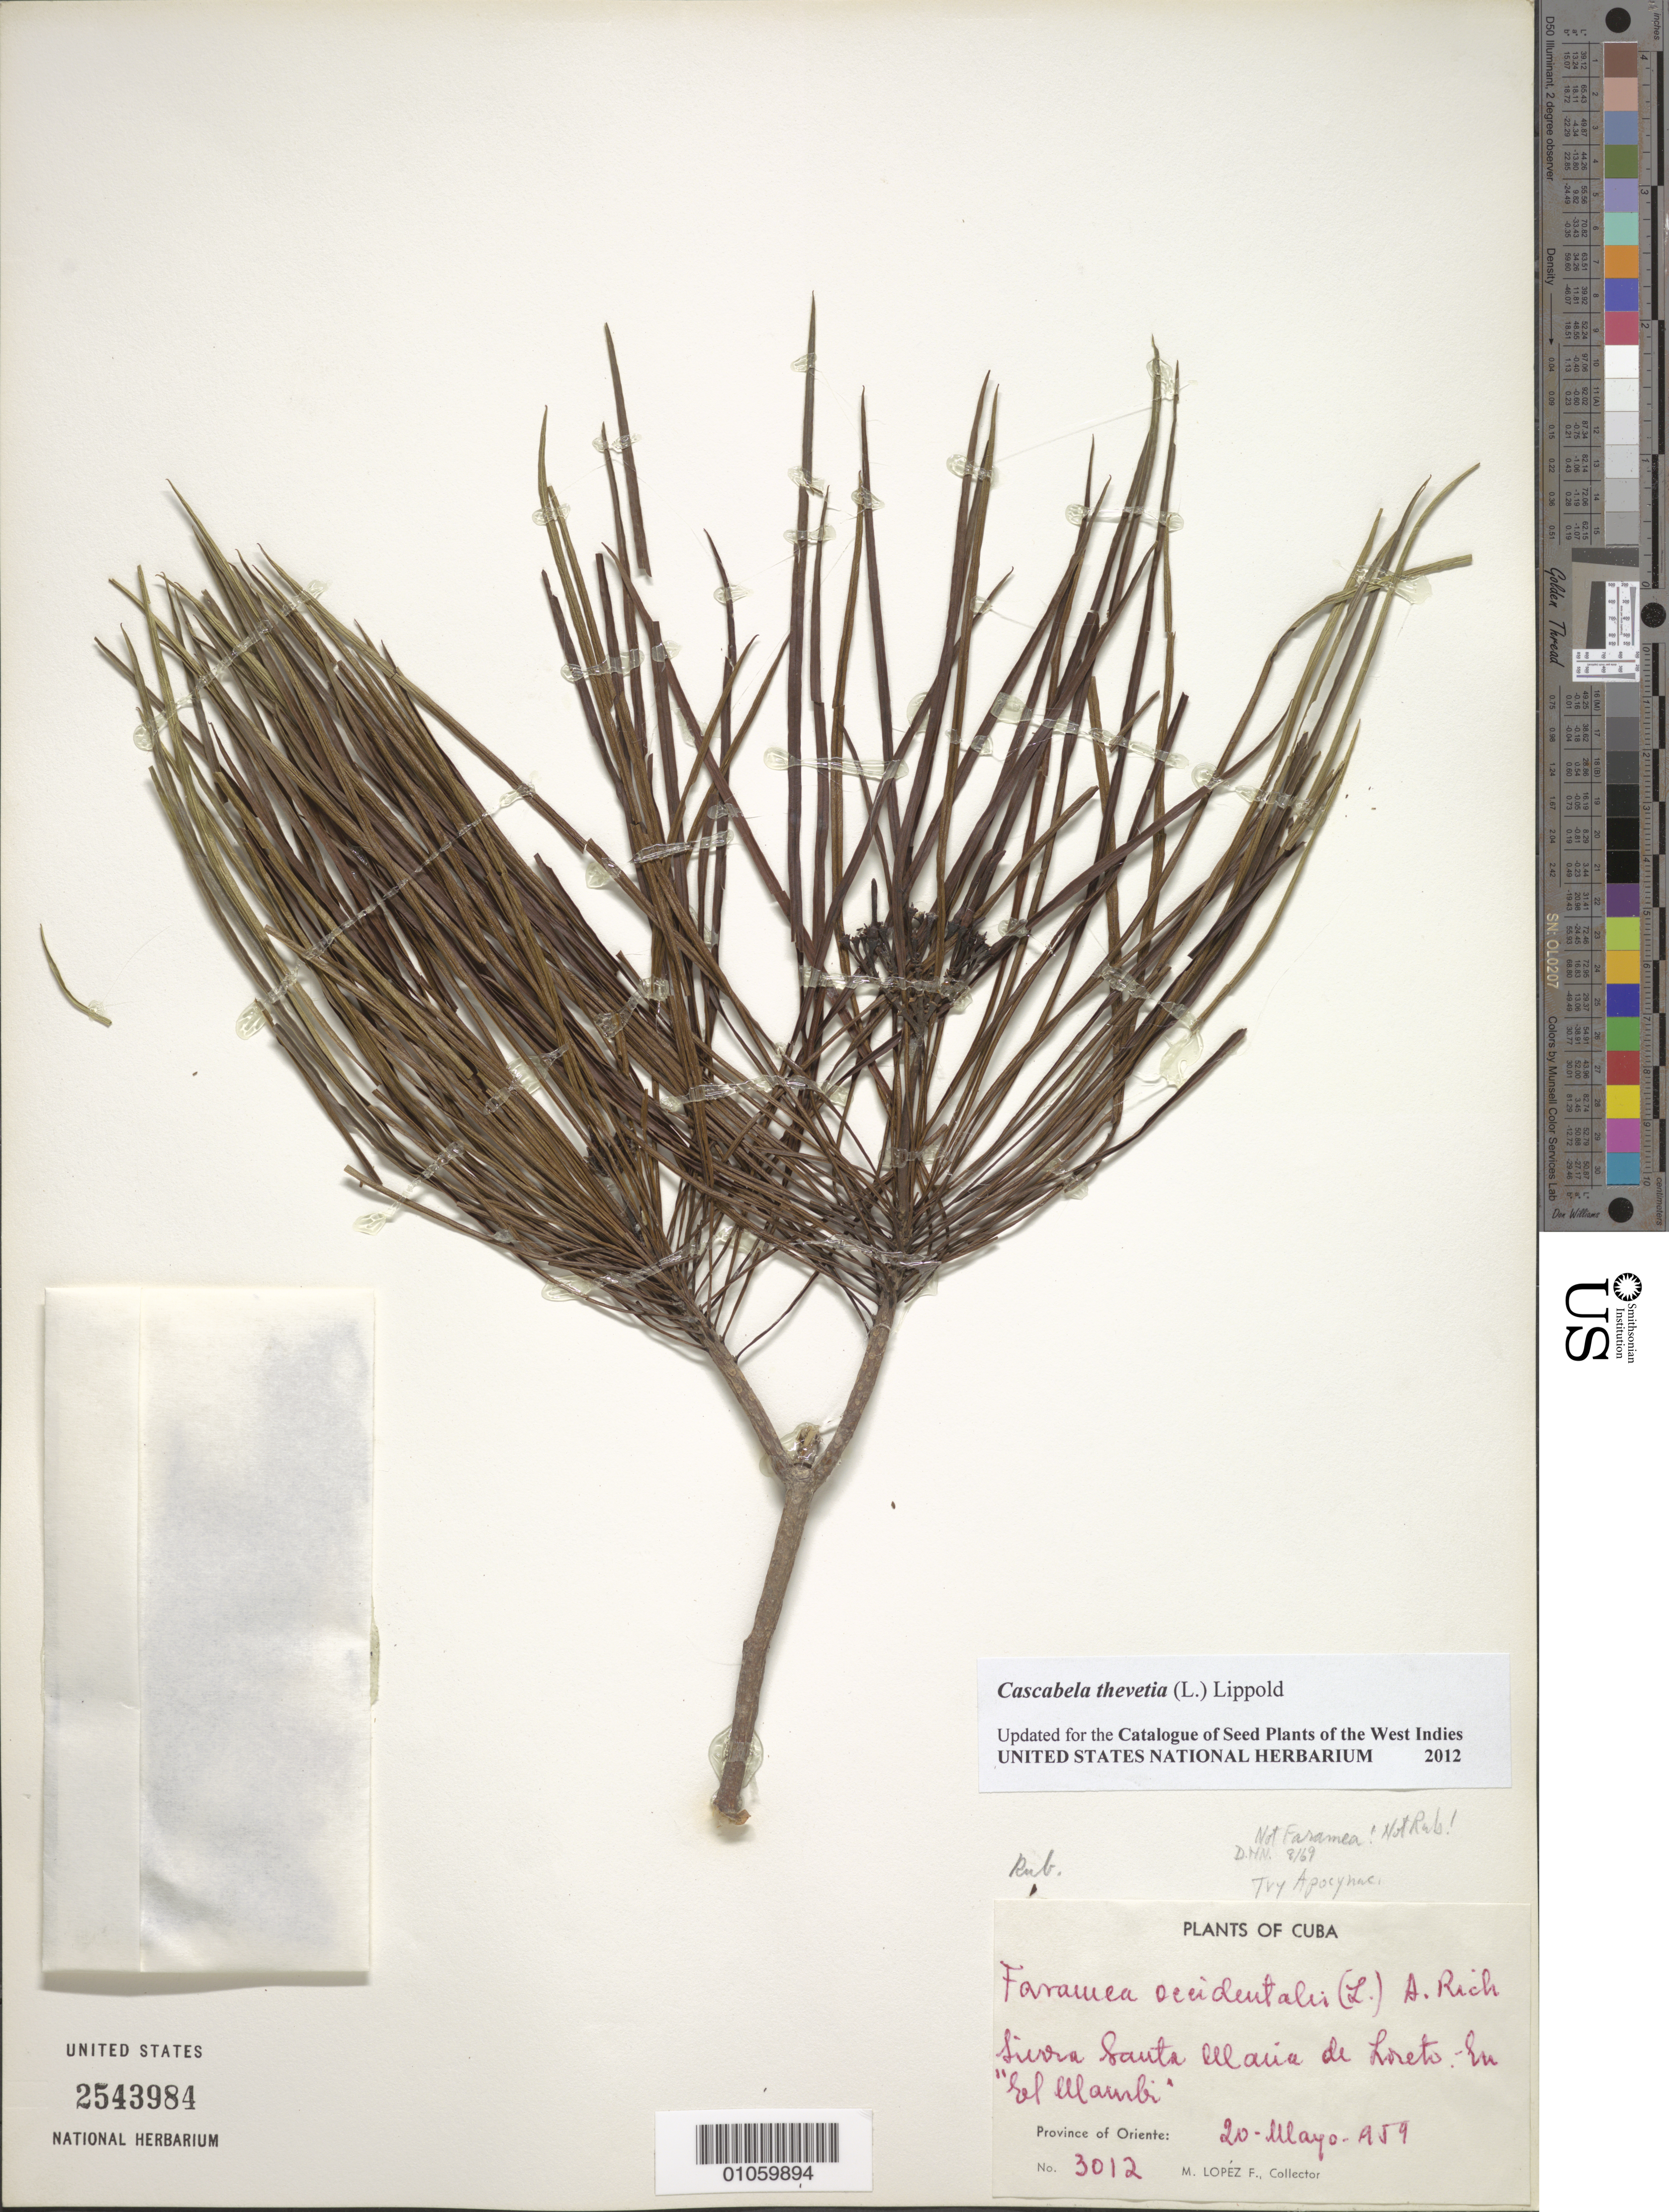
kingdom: Plantae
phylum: Tracheophyta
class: Magnoliopsida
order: Gentianales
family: Apocynaceae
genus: Cascabela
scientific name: Cascabela thevetia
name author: (L.) Lippold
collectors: M. López Figueiras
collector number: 3012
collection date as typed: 20 May 1959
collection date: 1959-05-20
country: Cuba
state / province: Oriente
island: Cuba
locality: Sierra de Santa María del Loreto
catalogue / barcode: US 2543984